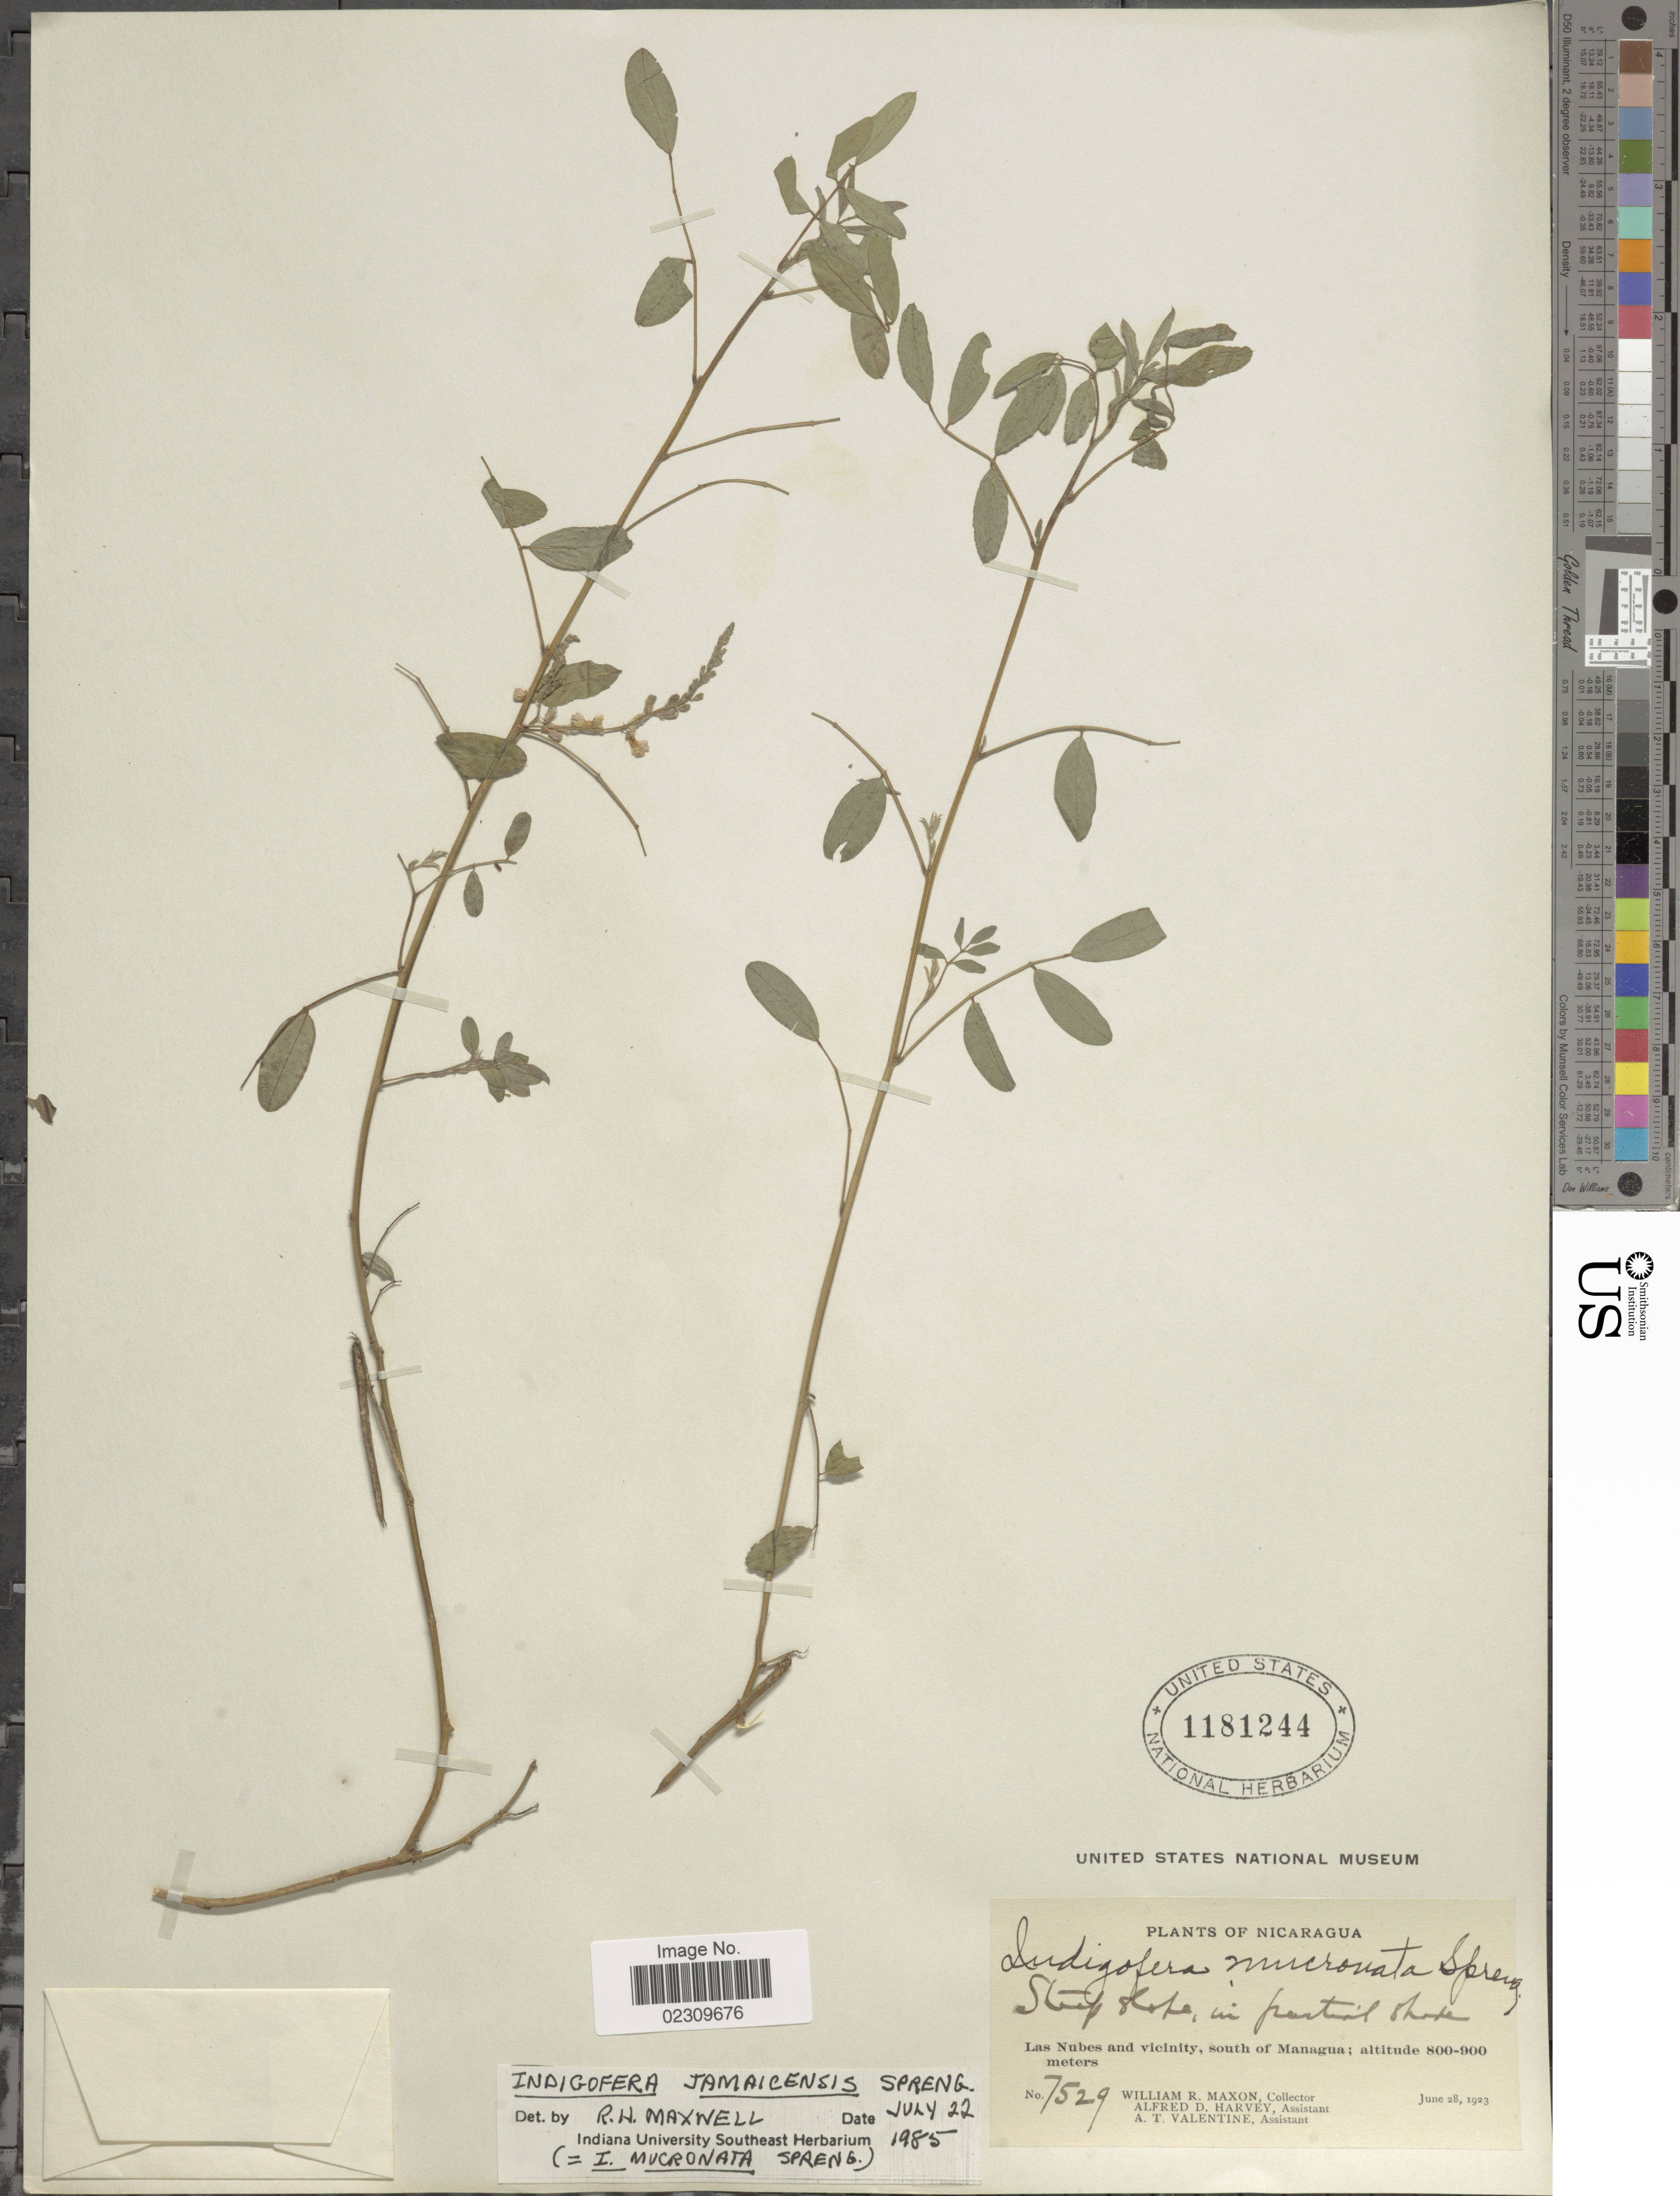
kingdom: Plantae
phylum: Tracheophyta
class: Magnoliopsida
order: Fabales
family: Fabaceae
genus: Indigofera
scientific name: Indigofera jamaicensis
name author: Spreng.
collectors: W. R. Maxon, A. D. Harvey & A. Valentine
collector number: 7529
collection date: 1923-06-28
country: Nicaragua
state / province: Managua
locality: Las Nubes and vicinity, south of Managua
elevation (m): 800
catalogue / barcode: US 1181244